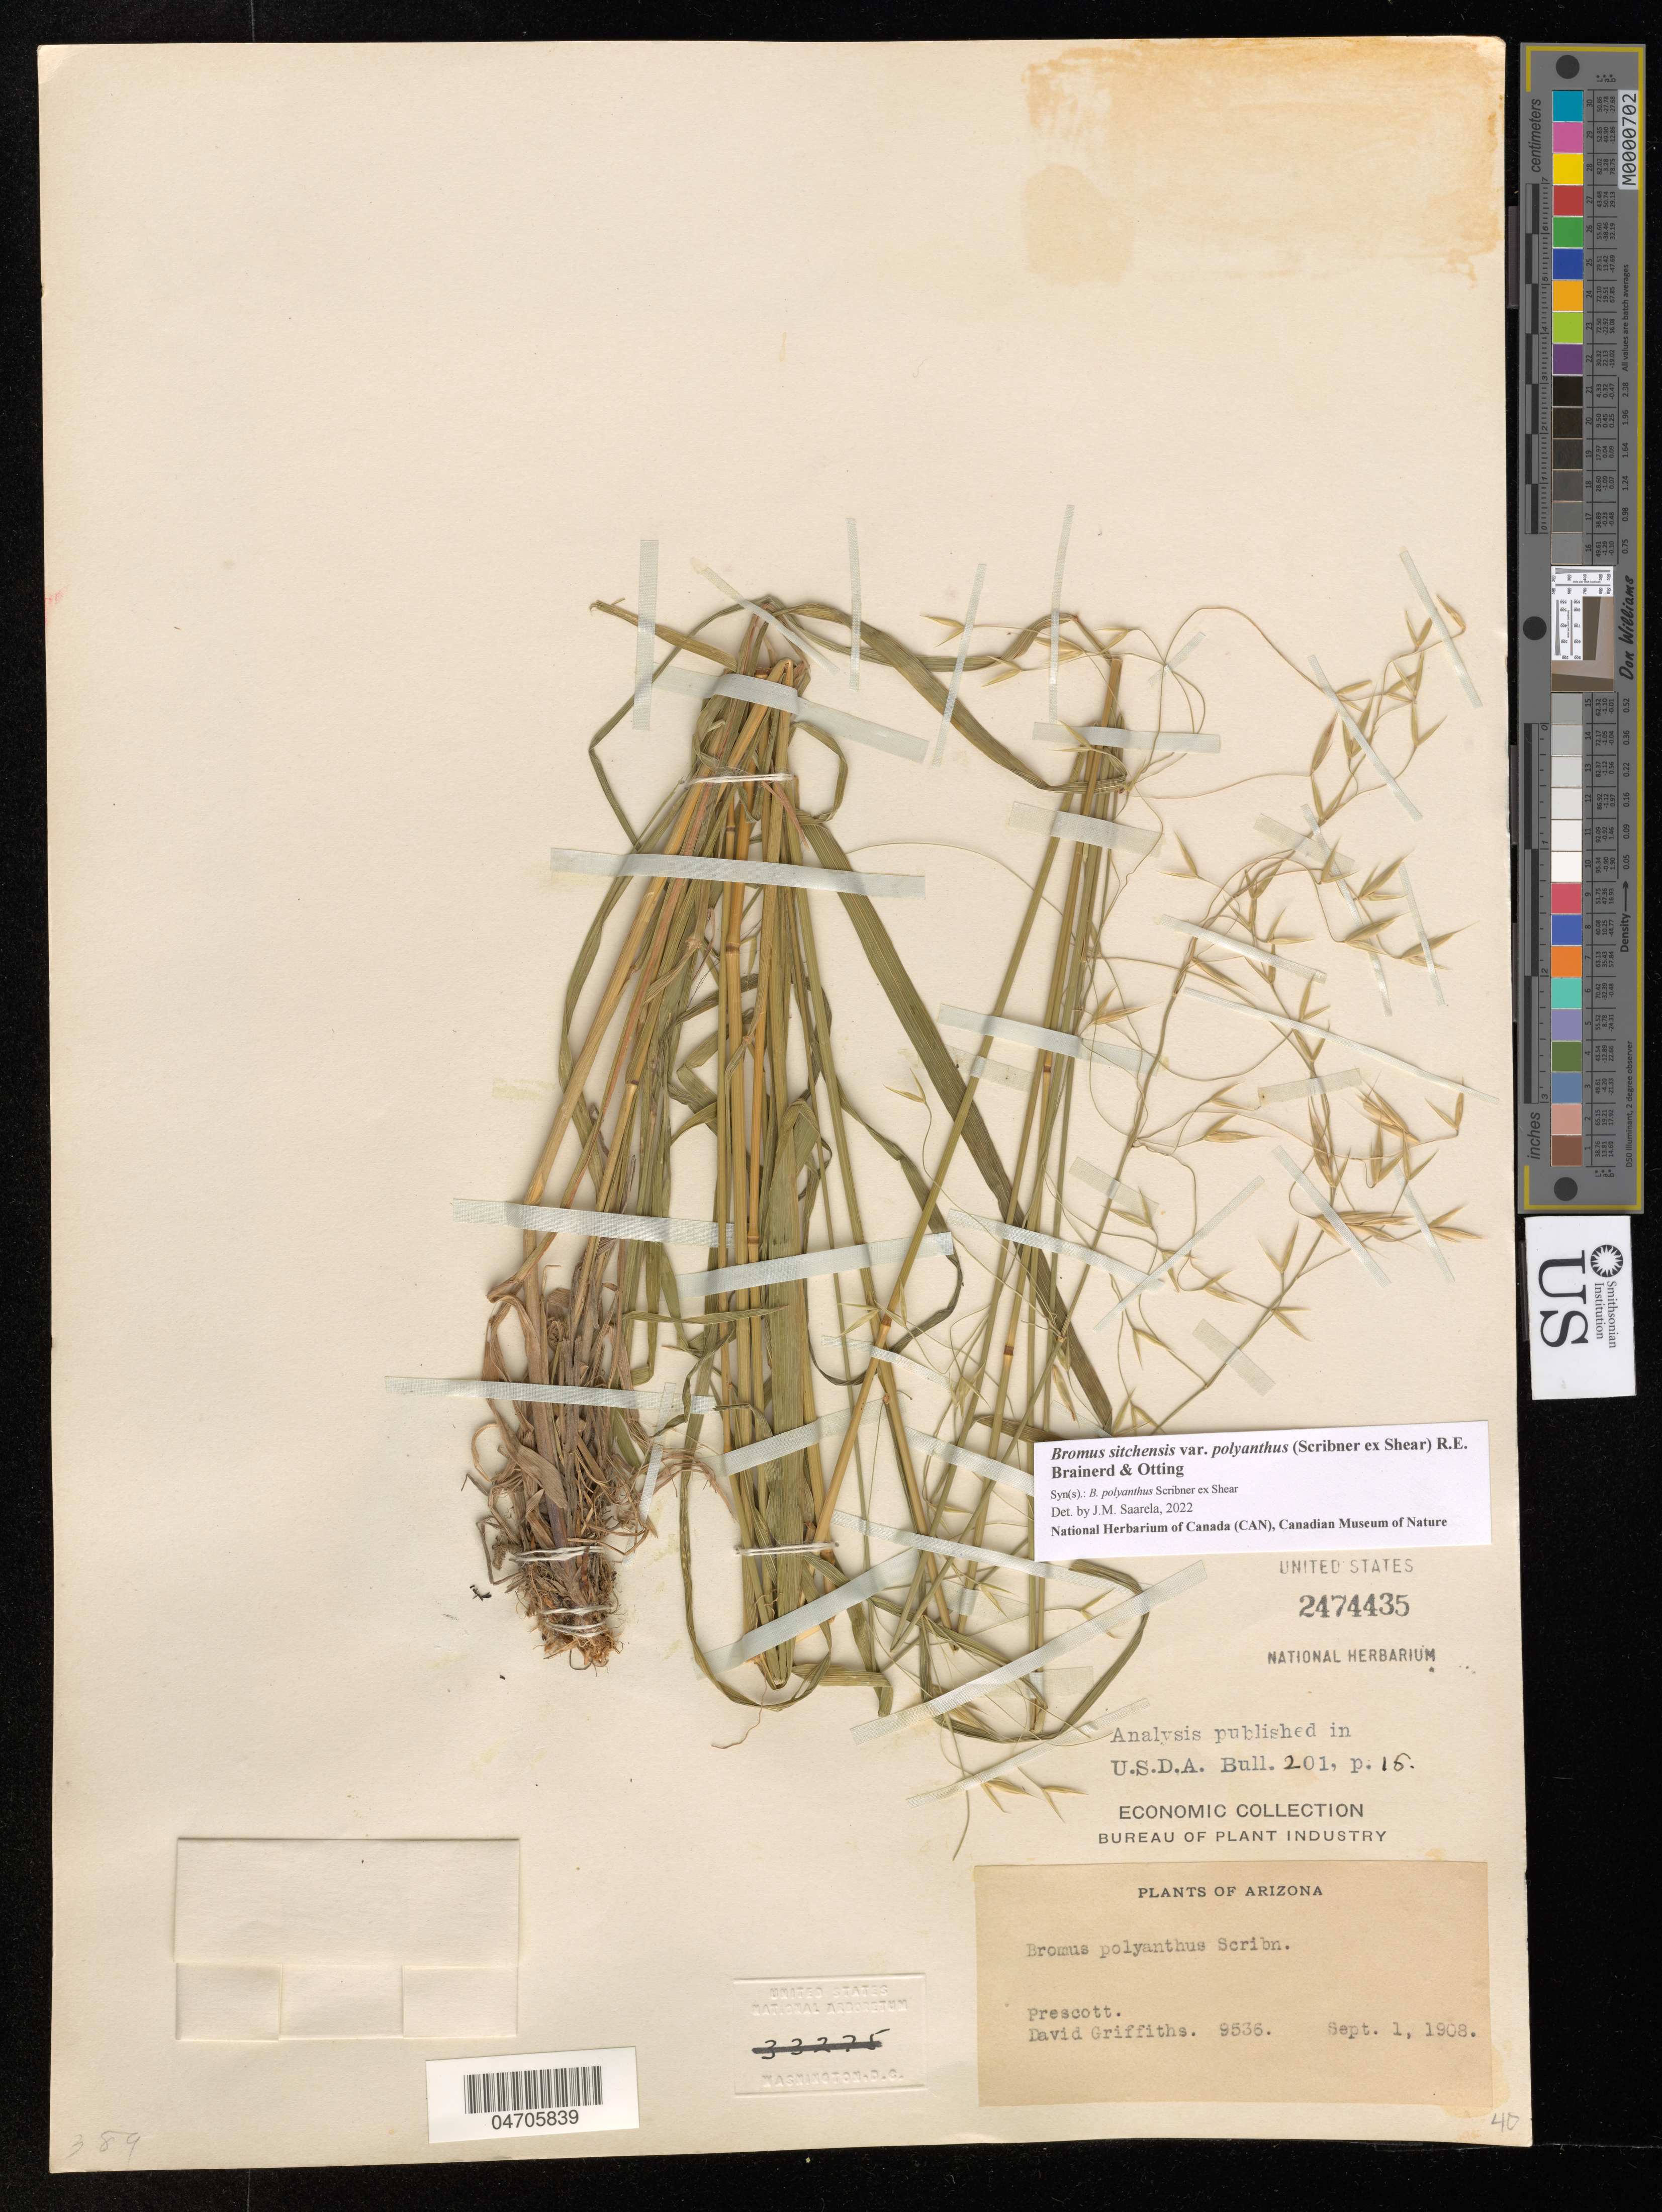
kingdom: Plantae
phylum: Tracheophyta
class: Liliopsida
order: Poales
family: Poaceae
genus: Bromus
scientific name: Bromus sitchensis var. polyanthus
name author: (Scribn. ex Shear) R.E. Brainerd & Otting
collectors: D. Griffiths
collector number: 9536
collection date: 1908-09-01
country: United States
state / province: Arizona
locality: Prescott.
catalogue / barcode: US 2474435